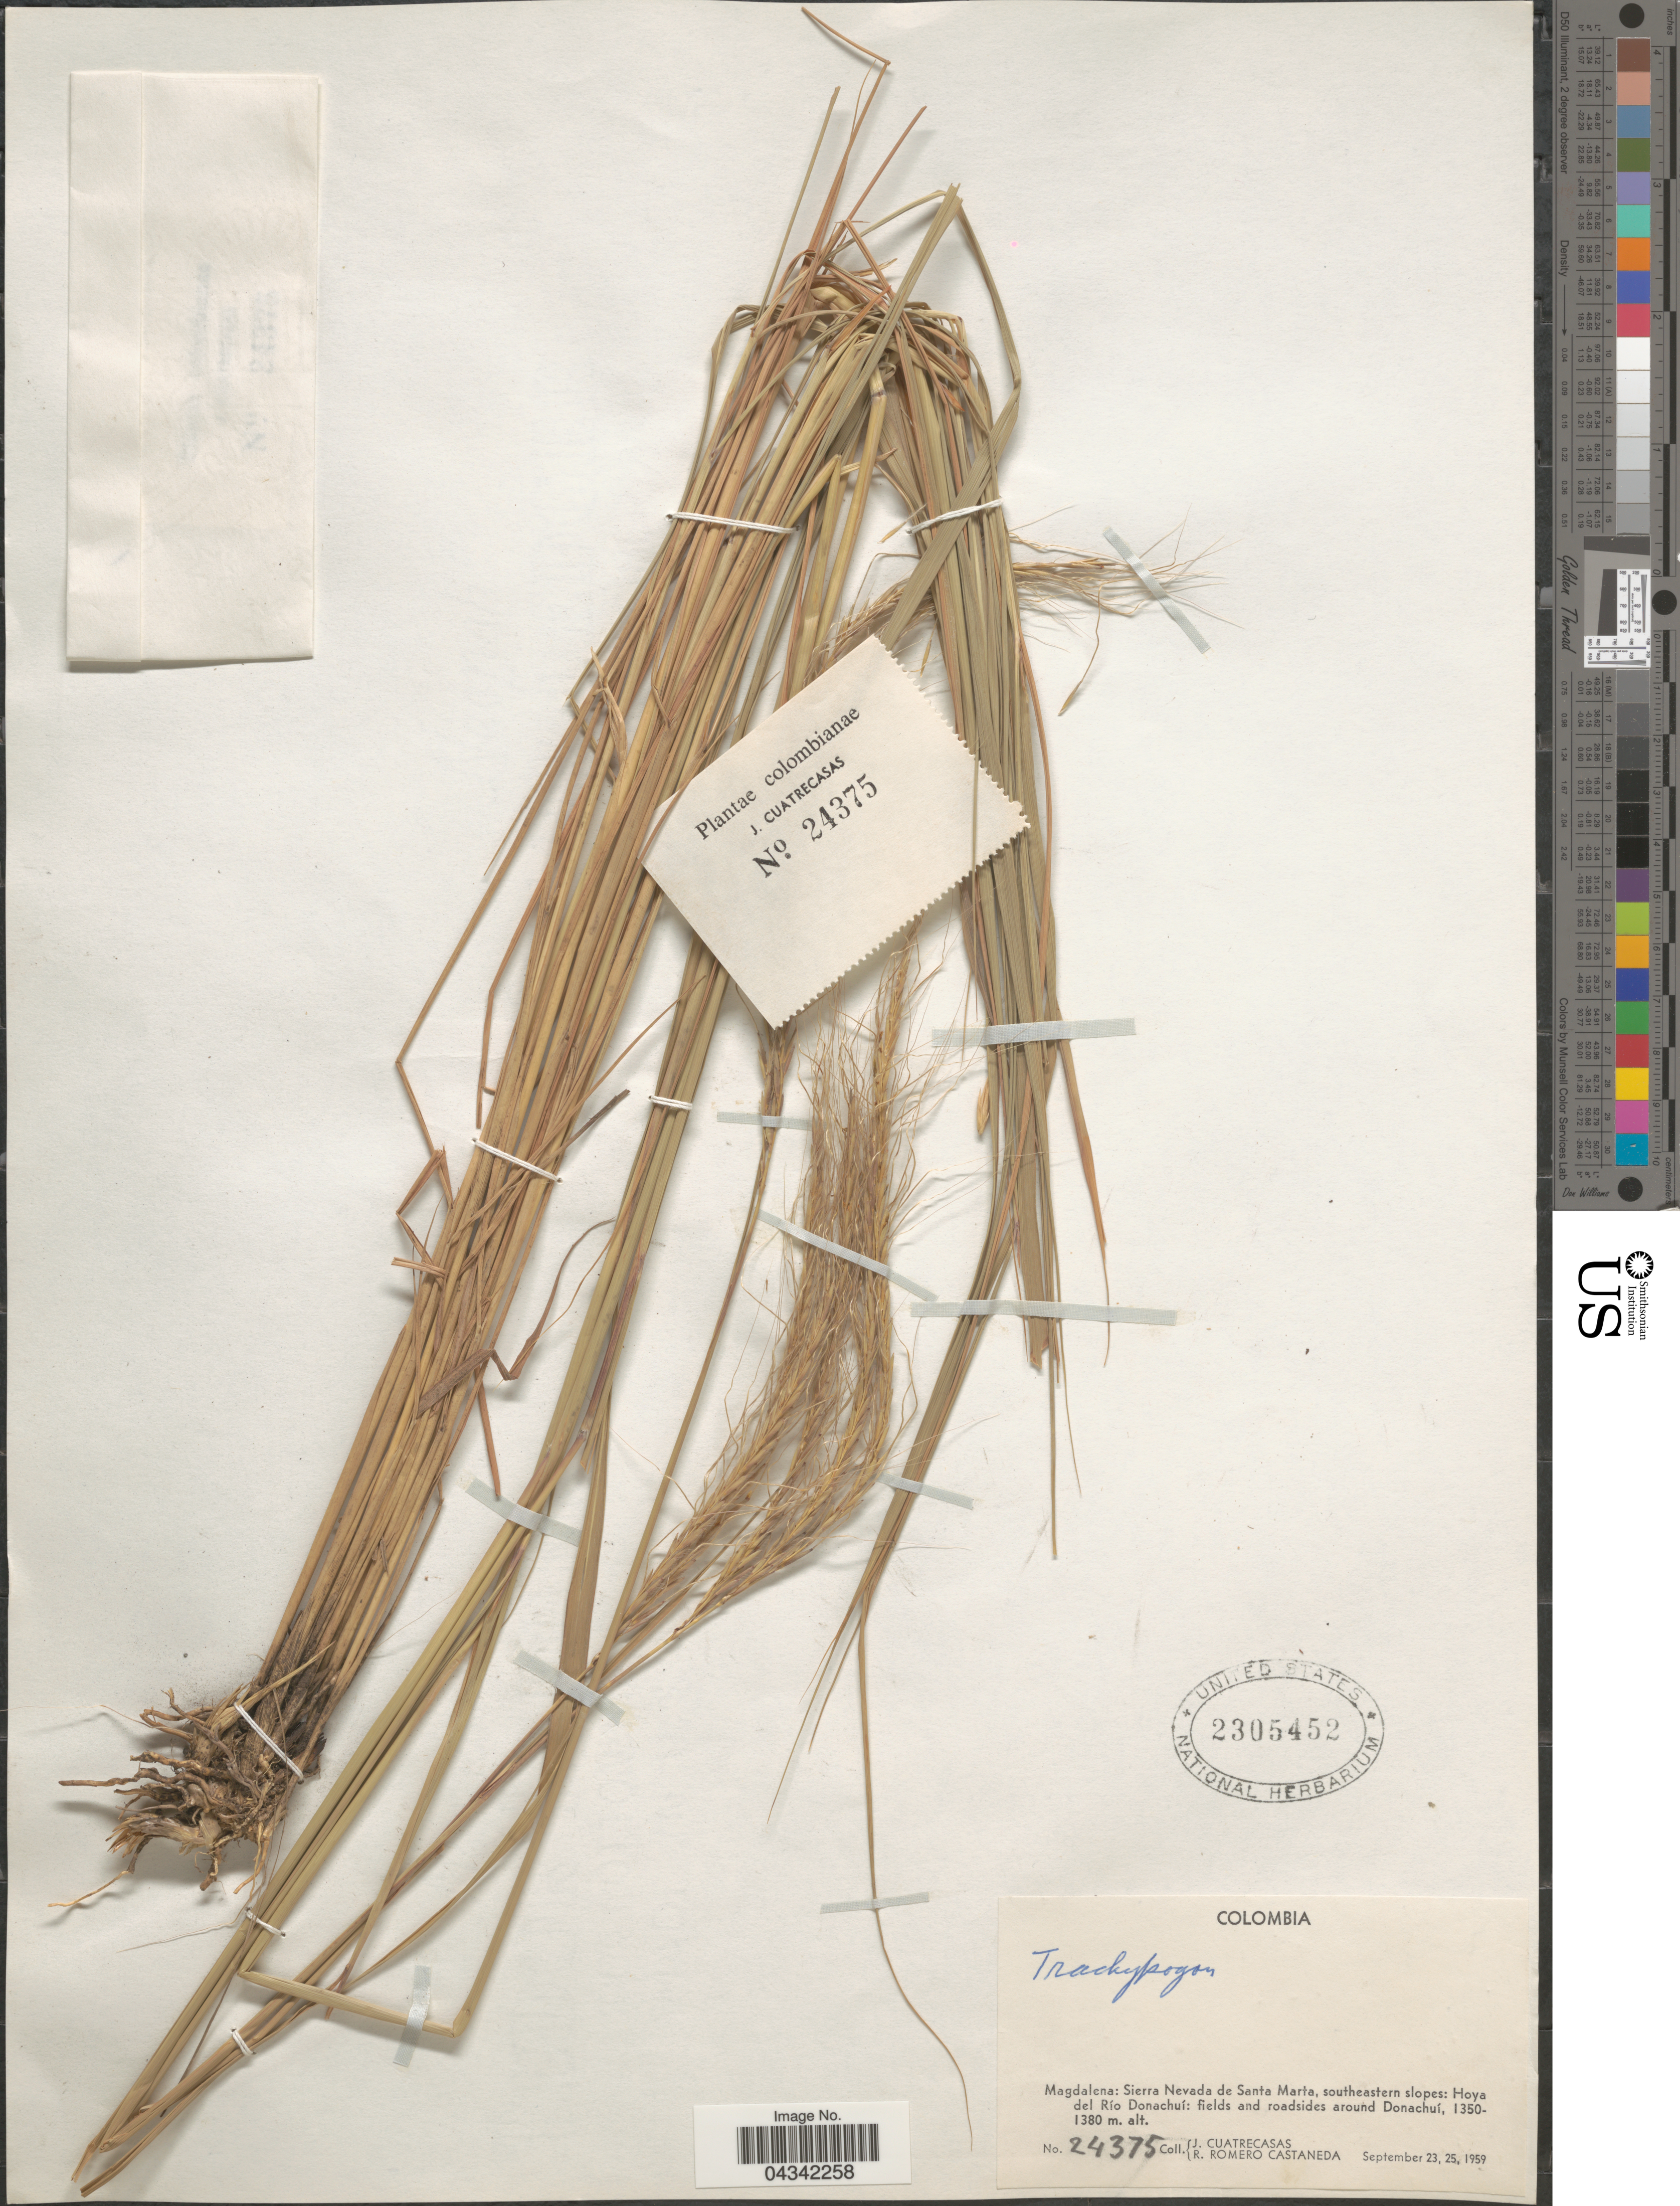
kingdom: Plantae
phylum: Tracheophyta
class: Liliopsida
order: Poales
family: Poaceae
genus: Trachypogon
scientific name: Trachypogon sp.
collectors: J. Cuatrecasas & R. Romero Castañeda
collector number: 24375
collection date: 1959-09-23/1959-09-25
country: Colombia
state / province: Magdalena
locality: Sierra Nevada de Santa Marta, southeastern slopes: Hoya del Río Donachuí: fields and roadsides around Donachuí.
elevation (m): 1350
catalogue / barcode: US 2305452